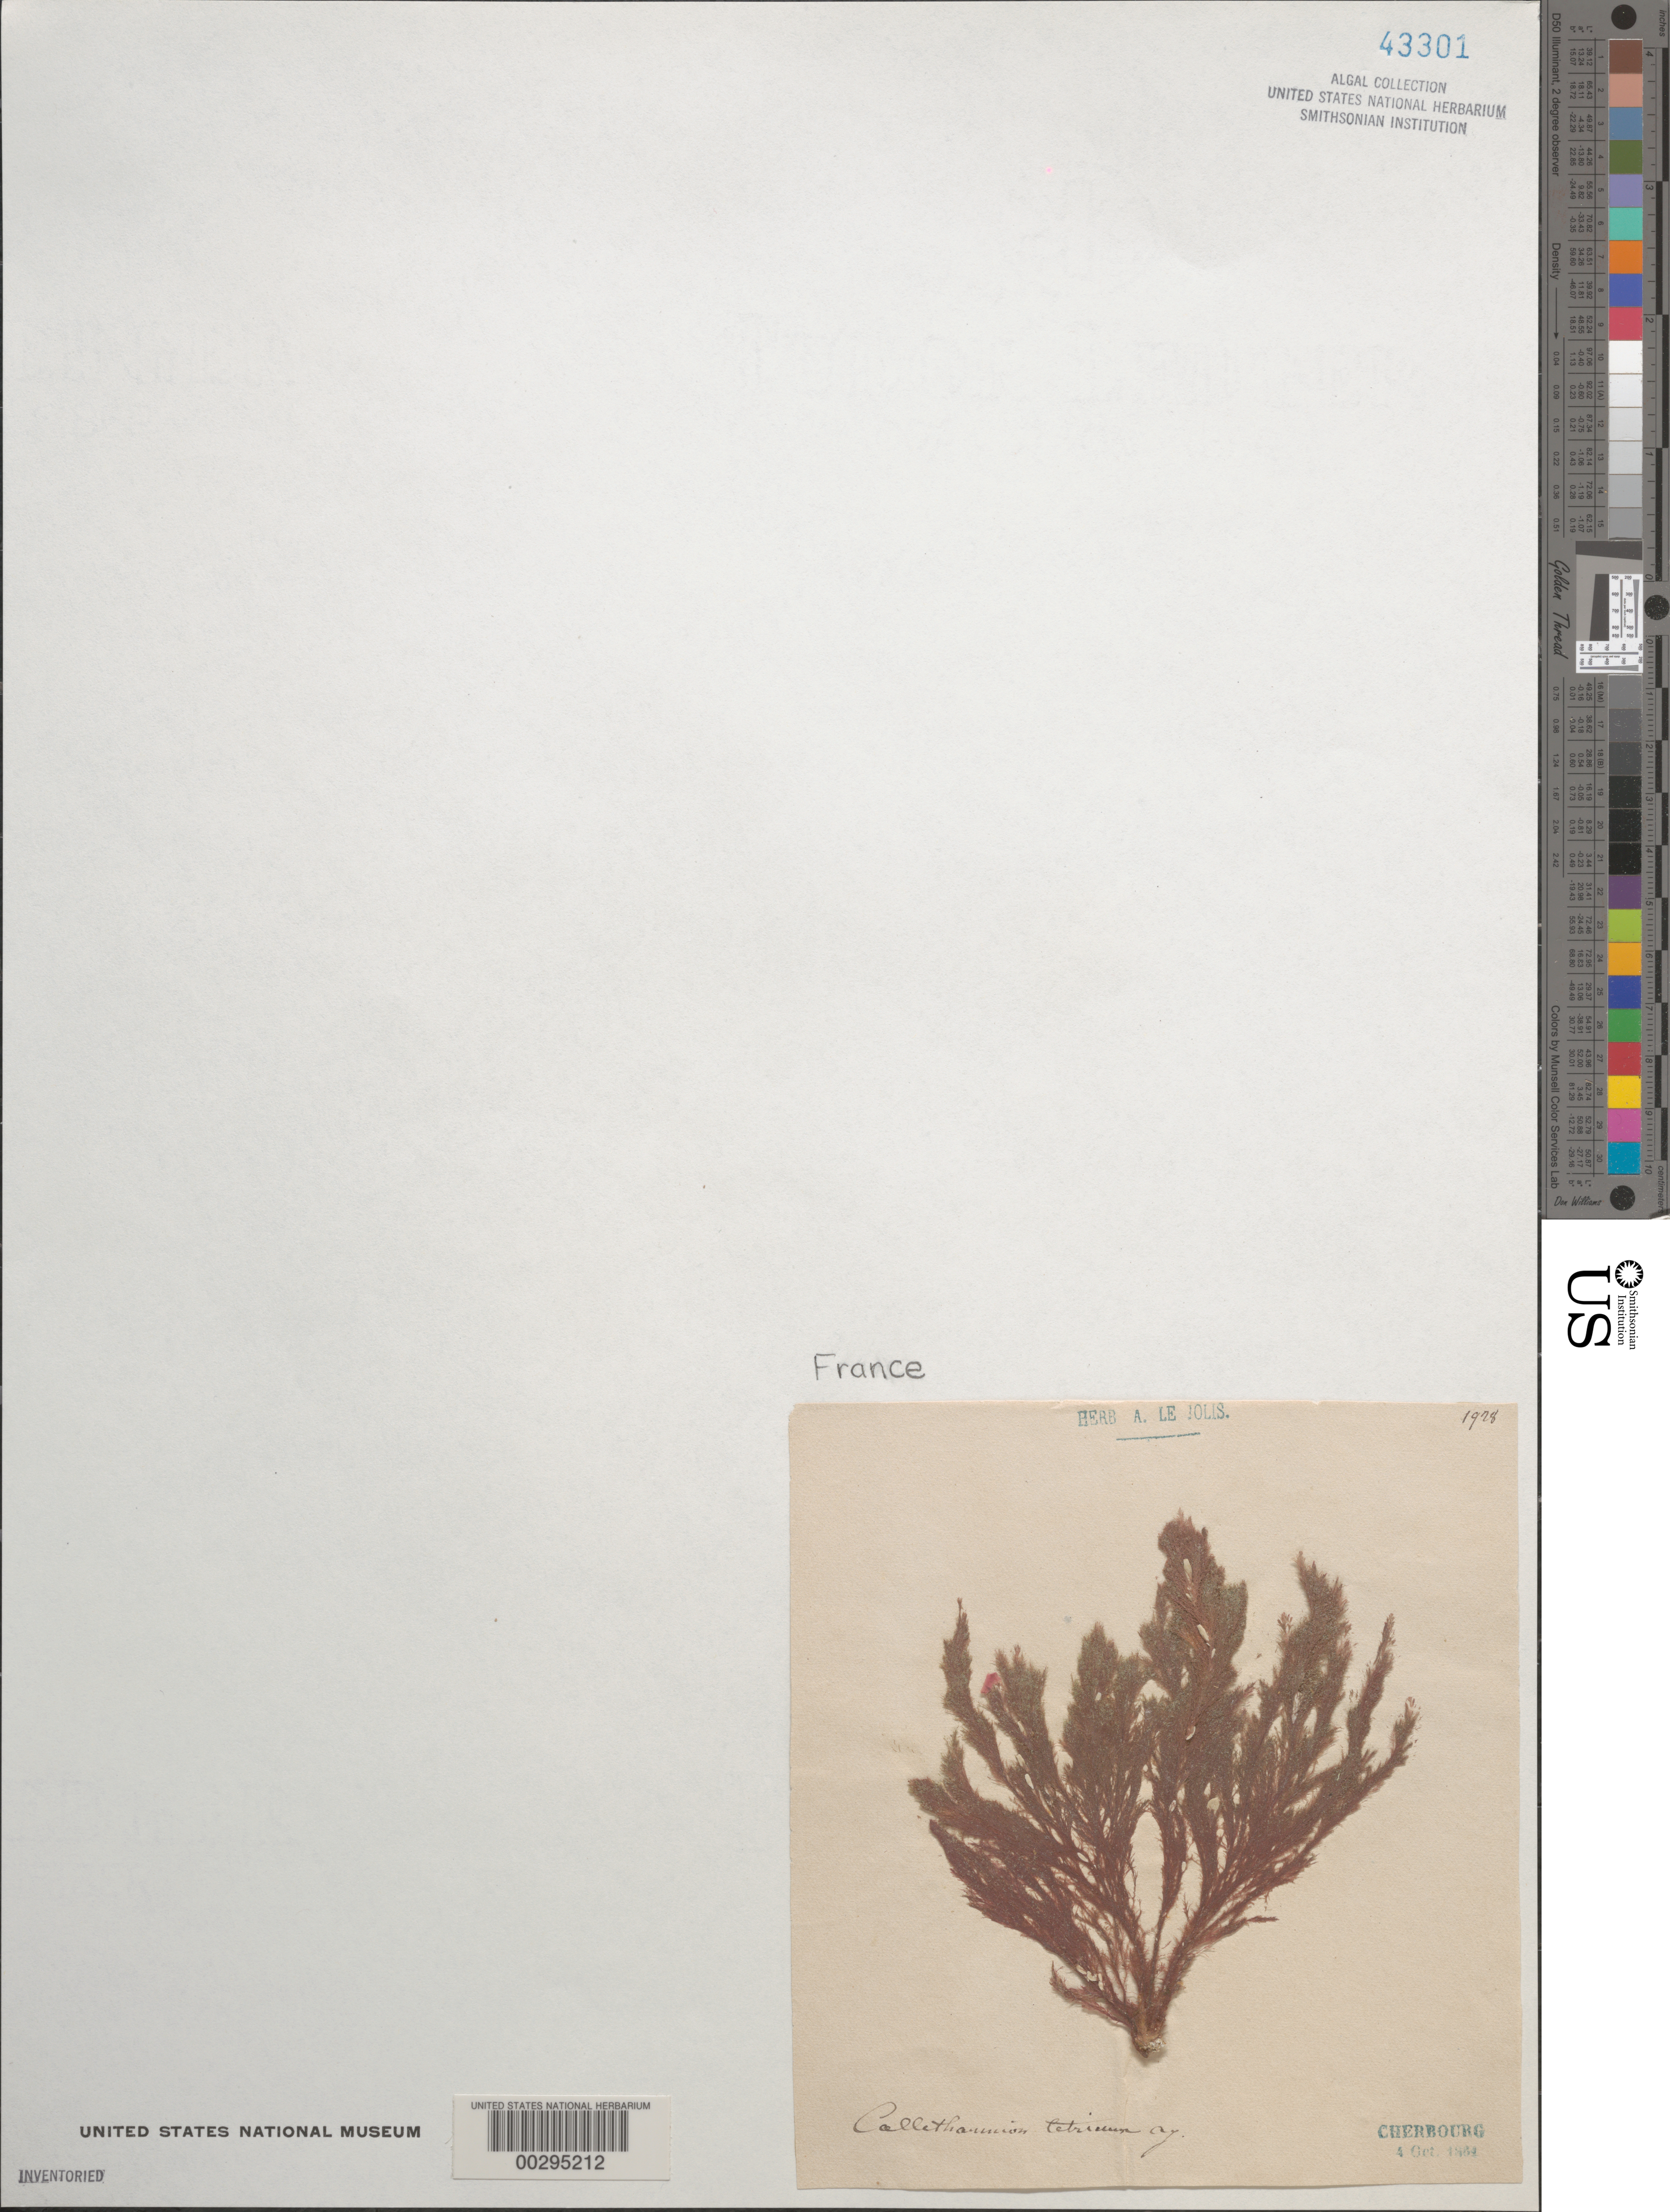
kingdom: Plantae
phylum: Rhodophyta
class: Florideophyceae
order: Ceramiales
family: Callithamniaceae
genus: Callithamnion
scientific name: Callithamnion tetricum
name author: (Dillwyn) S.F. Gray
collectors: Le Jolis, A. F. (herbarium)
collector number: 1928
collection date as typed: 04 Oct 1884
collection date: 1884-10-04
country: France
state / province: Normandie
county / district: Manche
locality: Cherbourg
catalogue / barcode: US 43301